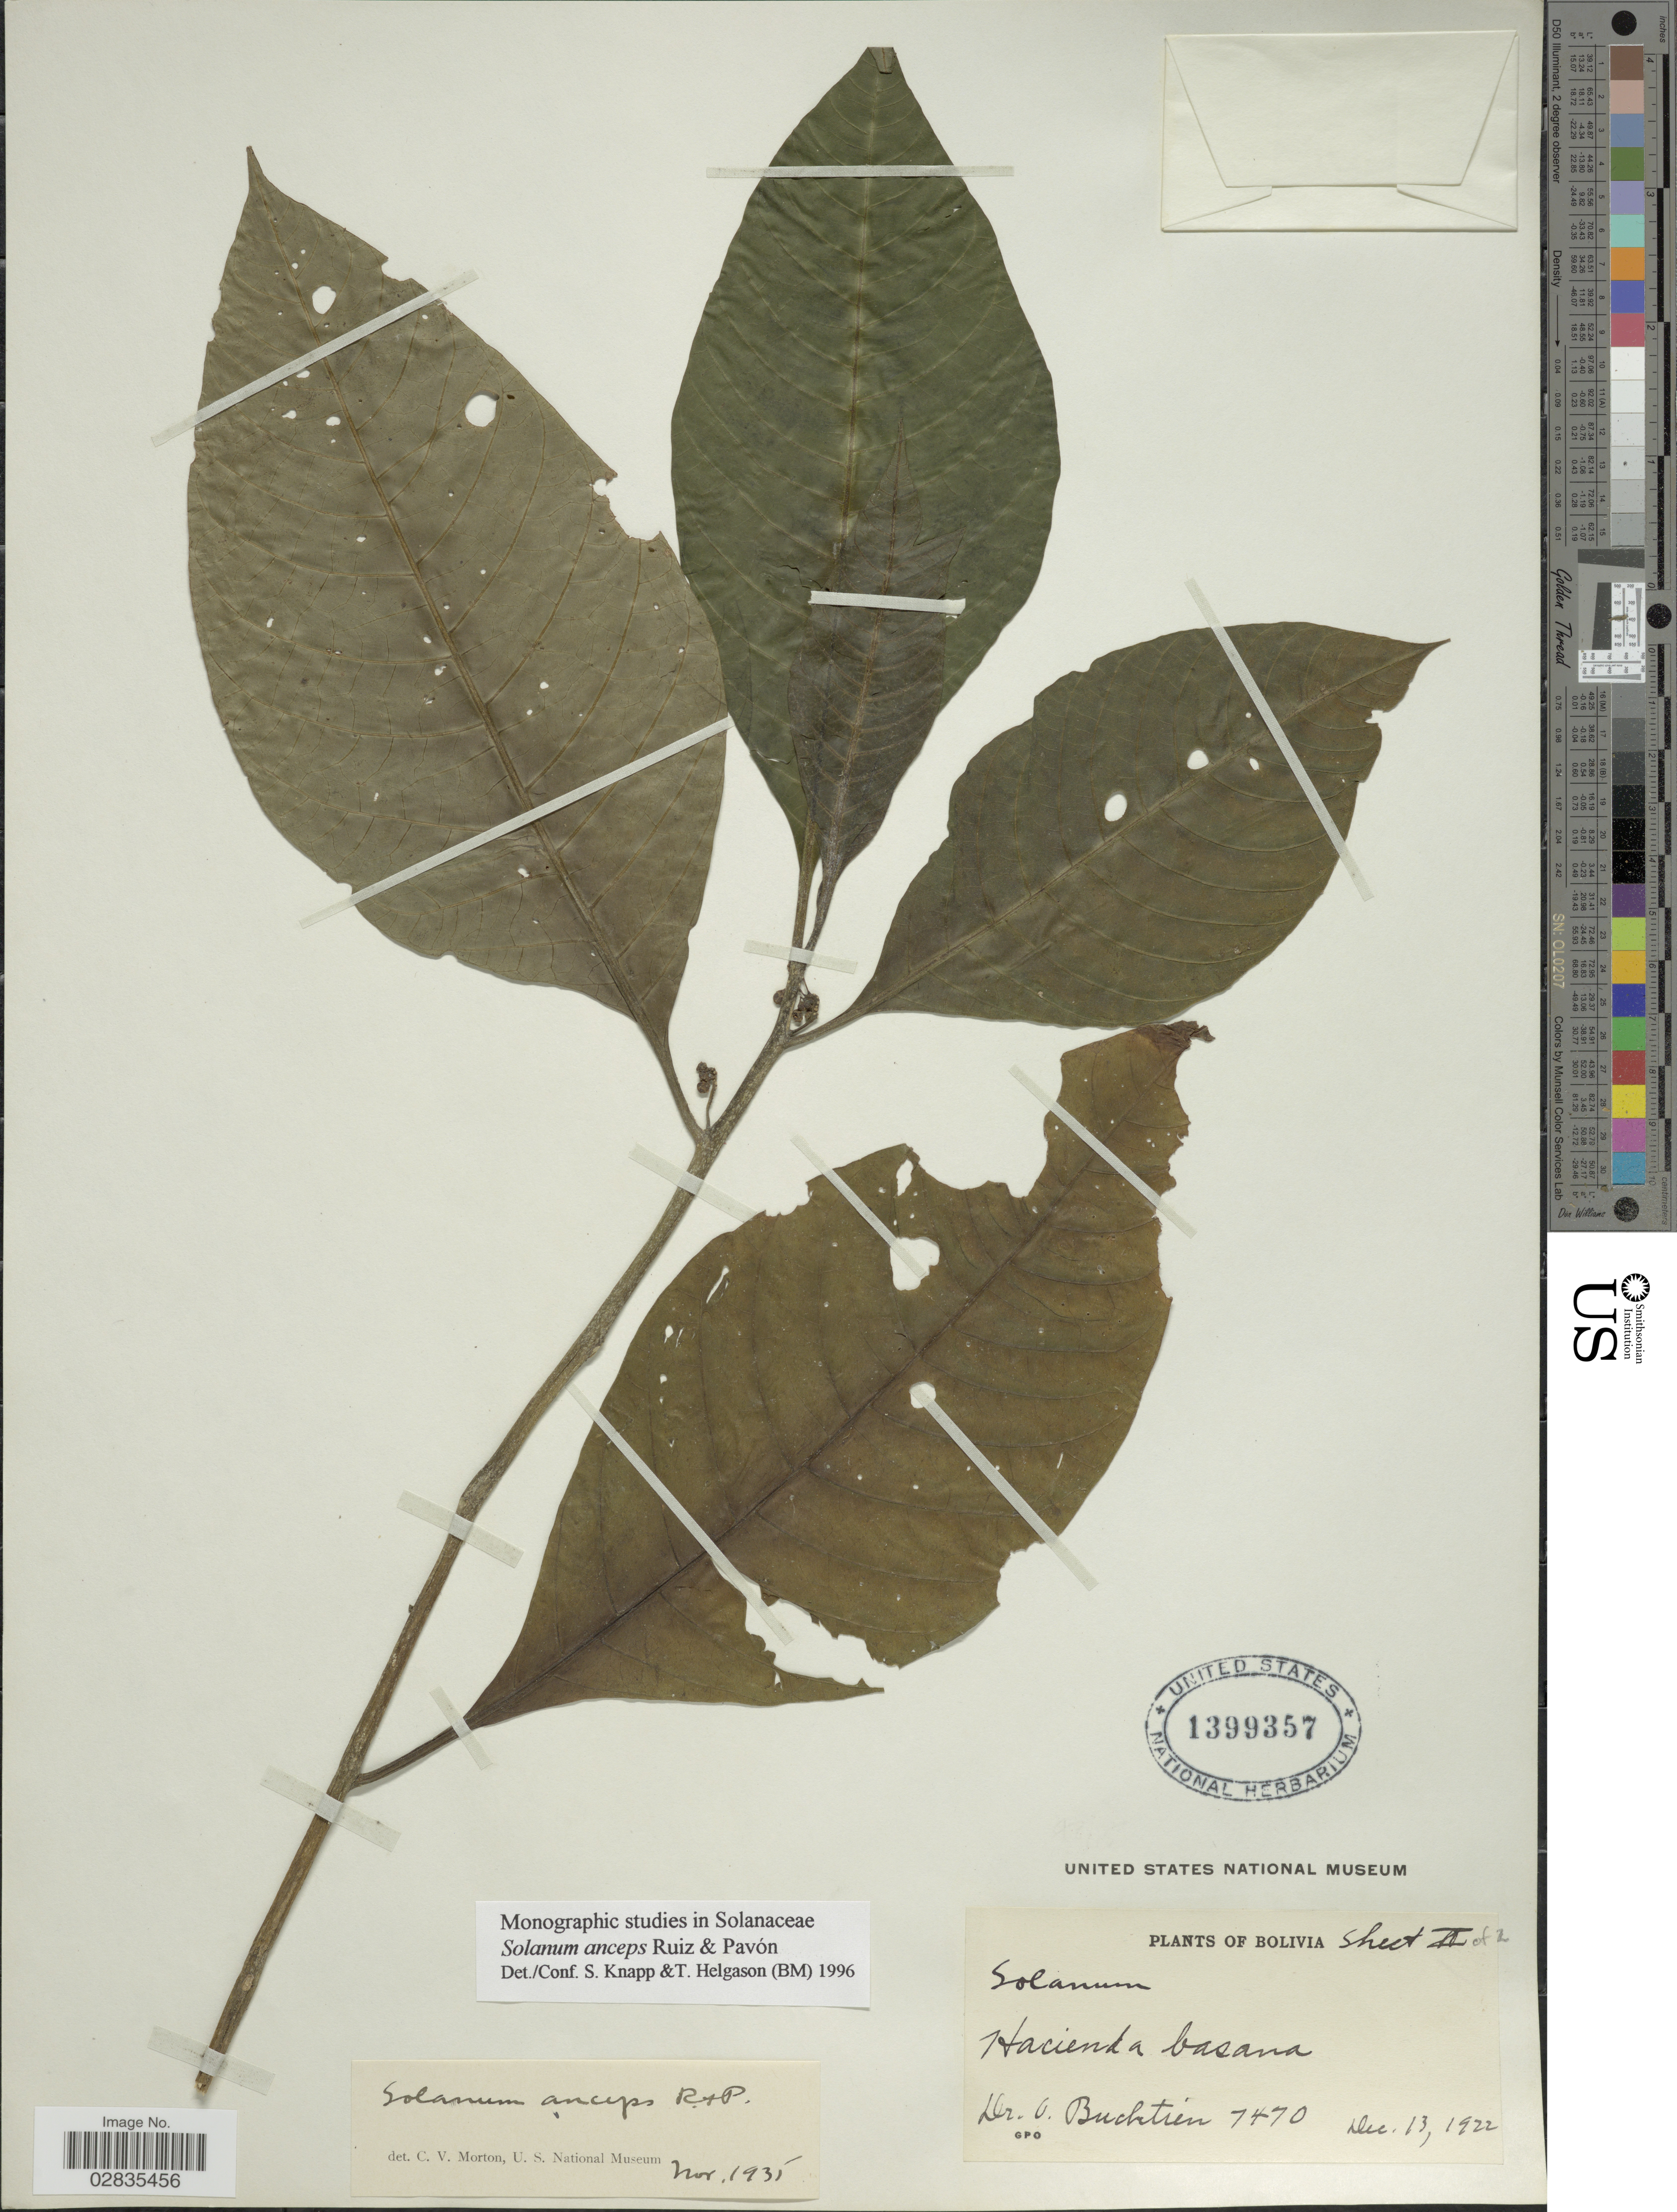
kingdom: Plantae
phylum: Tracheophyta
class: Magnoliopsida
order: Solanales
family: Solanaceae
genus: Solanum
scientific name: Solanum anceps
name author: Ruiz & Pav.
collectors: O. Buchtien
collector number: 7470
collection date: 1922-12-13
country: Bolivia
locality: Hacienda basana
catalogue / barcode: US 1399357